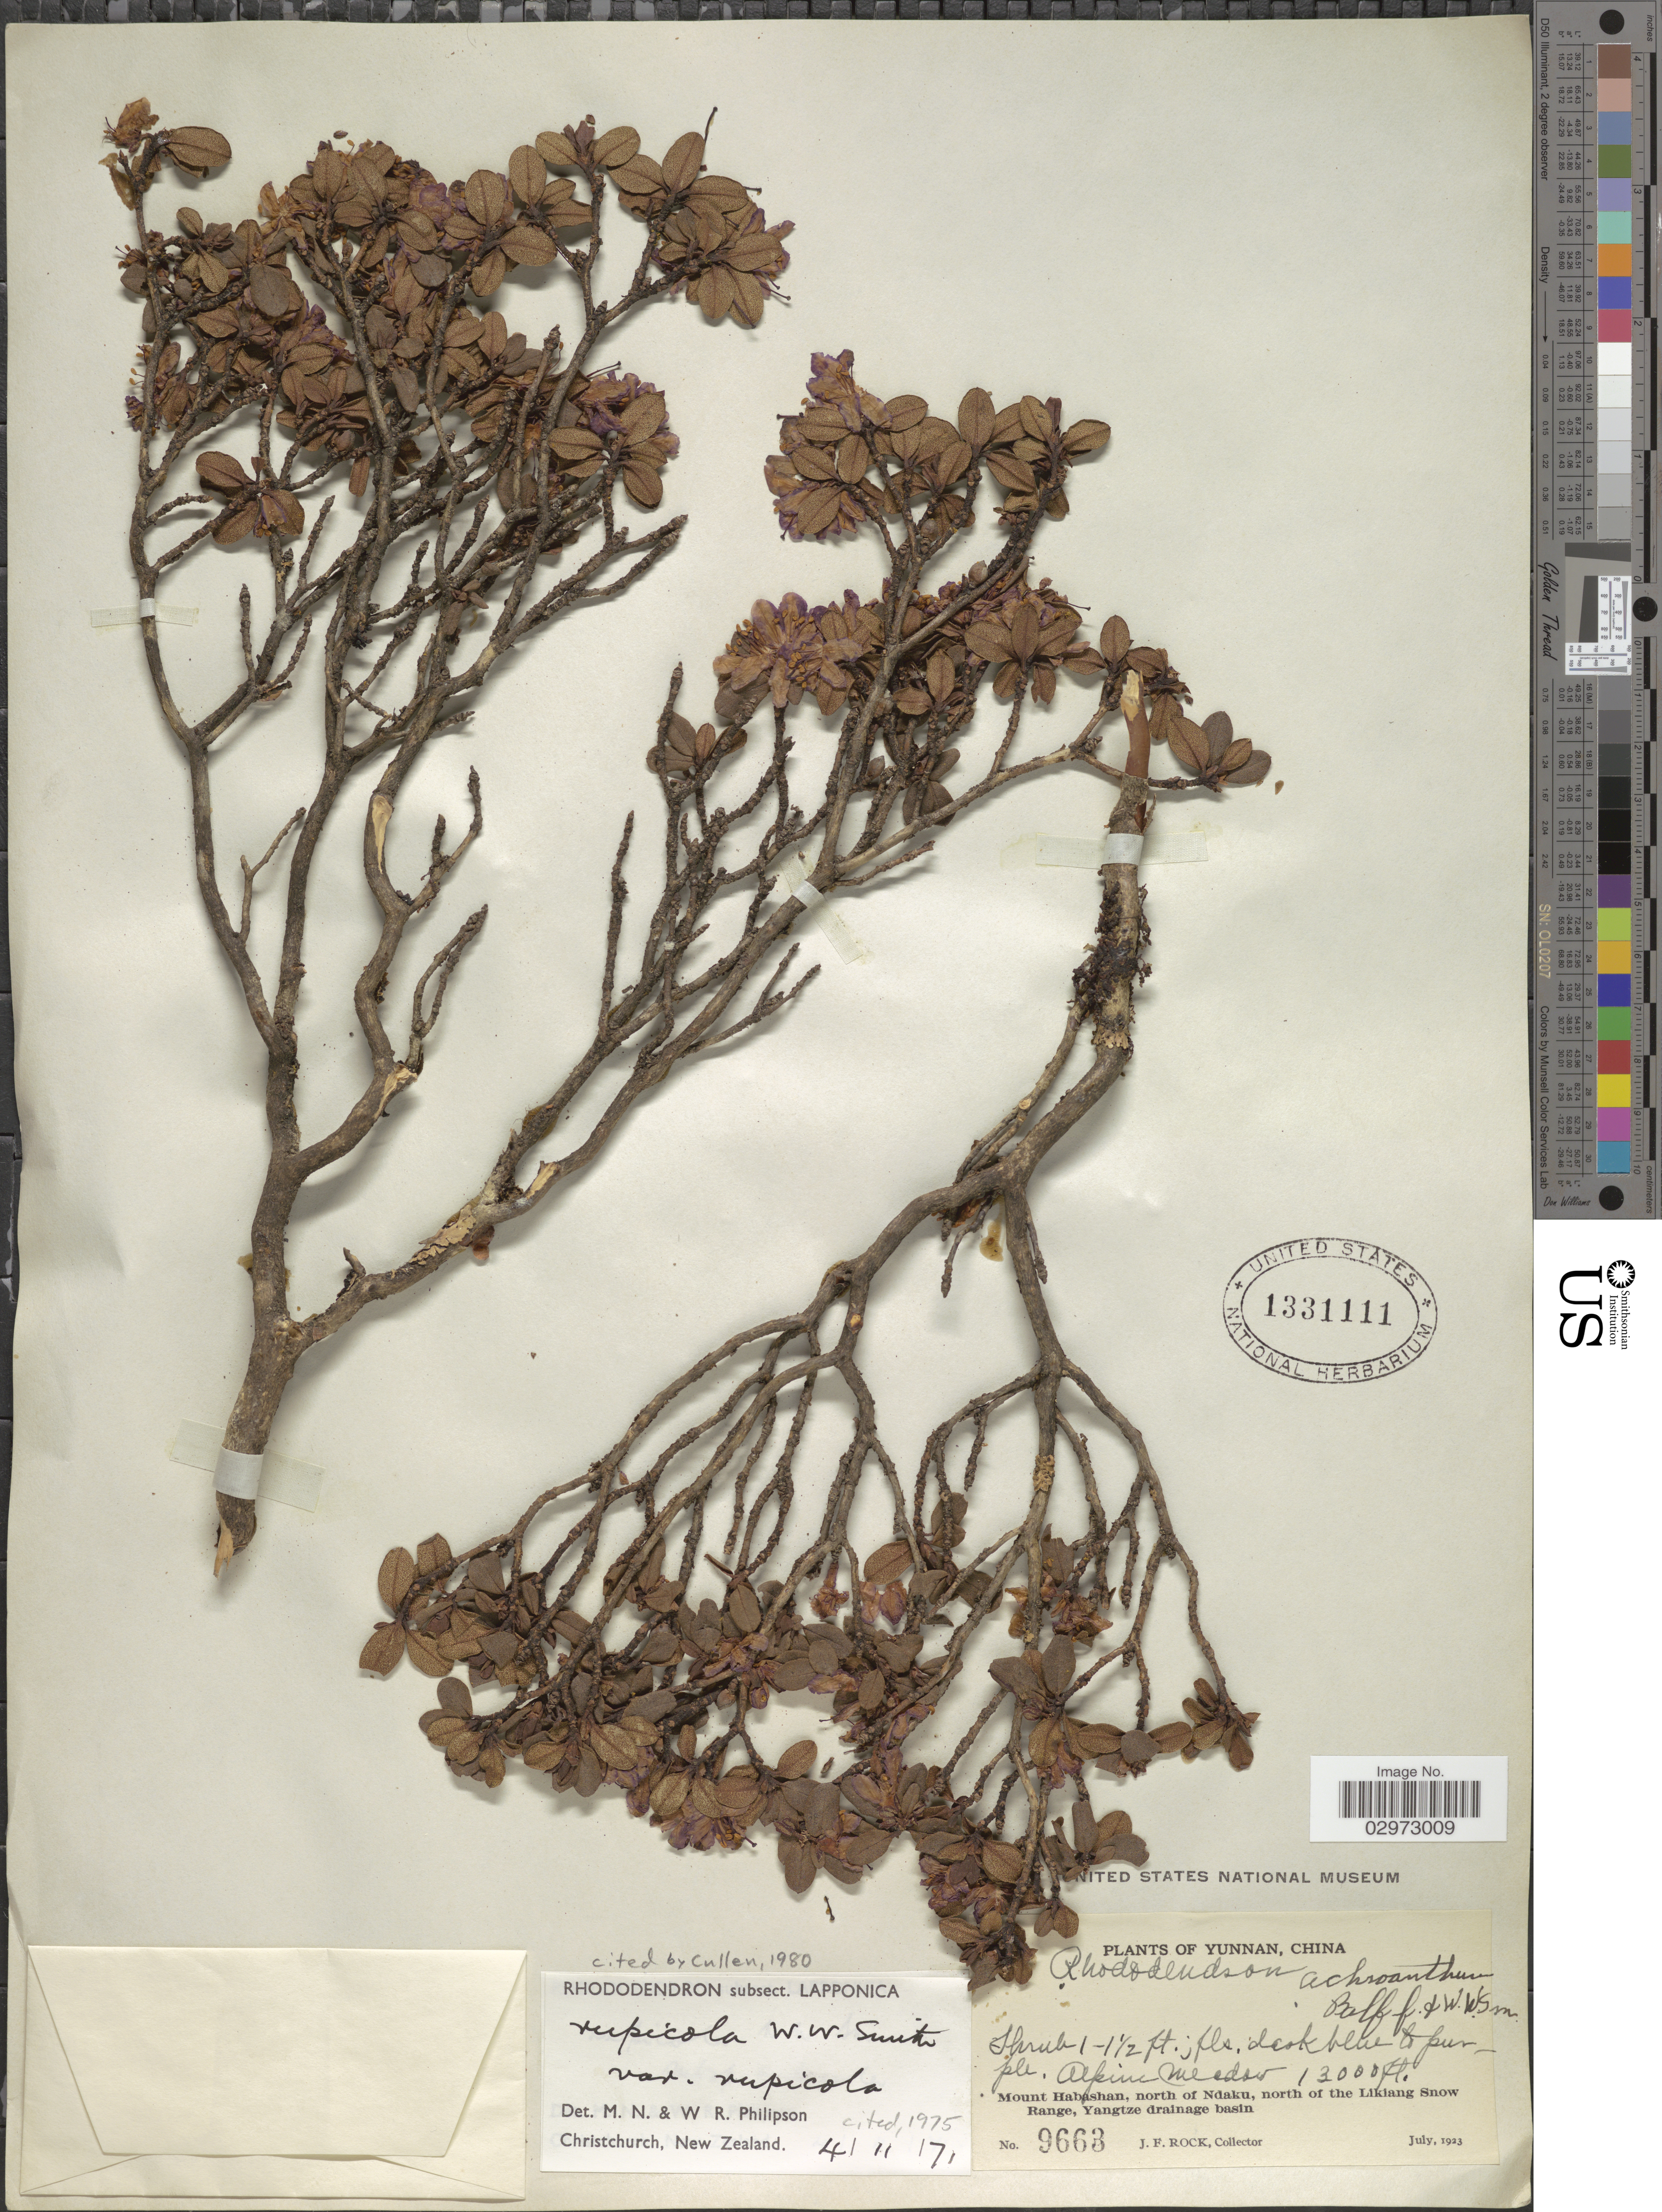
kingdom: Plantae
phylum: Tracheophyta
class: Magnoliopsida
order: Ericales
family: Ericaceae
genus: Rhododendron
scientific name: Rhododendron rupicola var. rupicola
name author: W.W. Sm.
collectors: J. Rock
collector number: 9663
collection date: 1923-07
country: China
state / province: Yunnan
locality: Mount Habashan, north of Ndaku, north of the Likiang Snow Range, Yangtze drainage basin.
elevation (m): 3962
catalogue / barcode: US 1331111